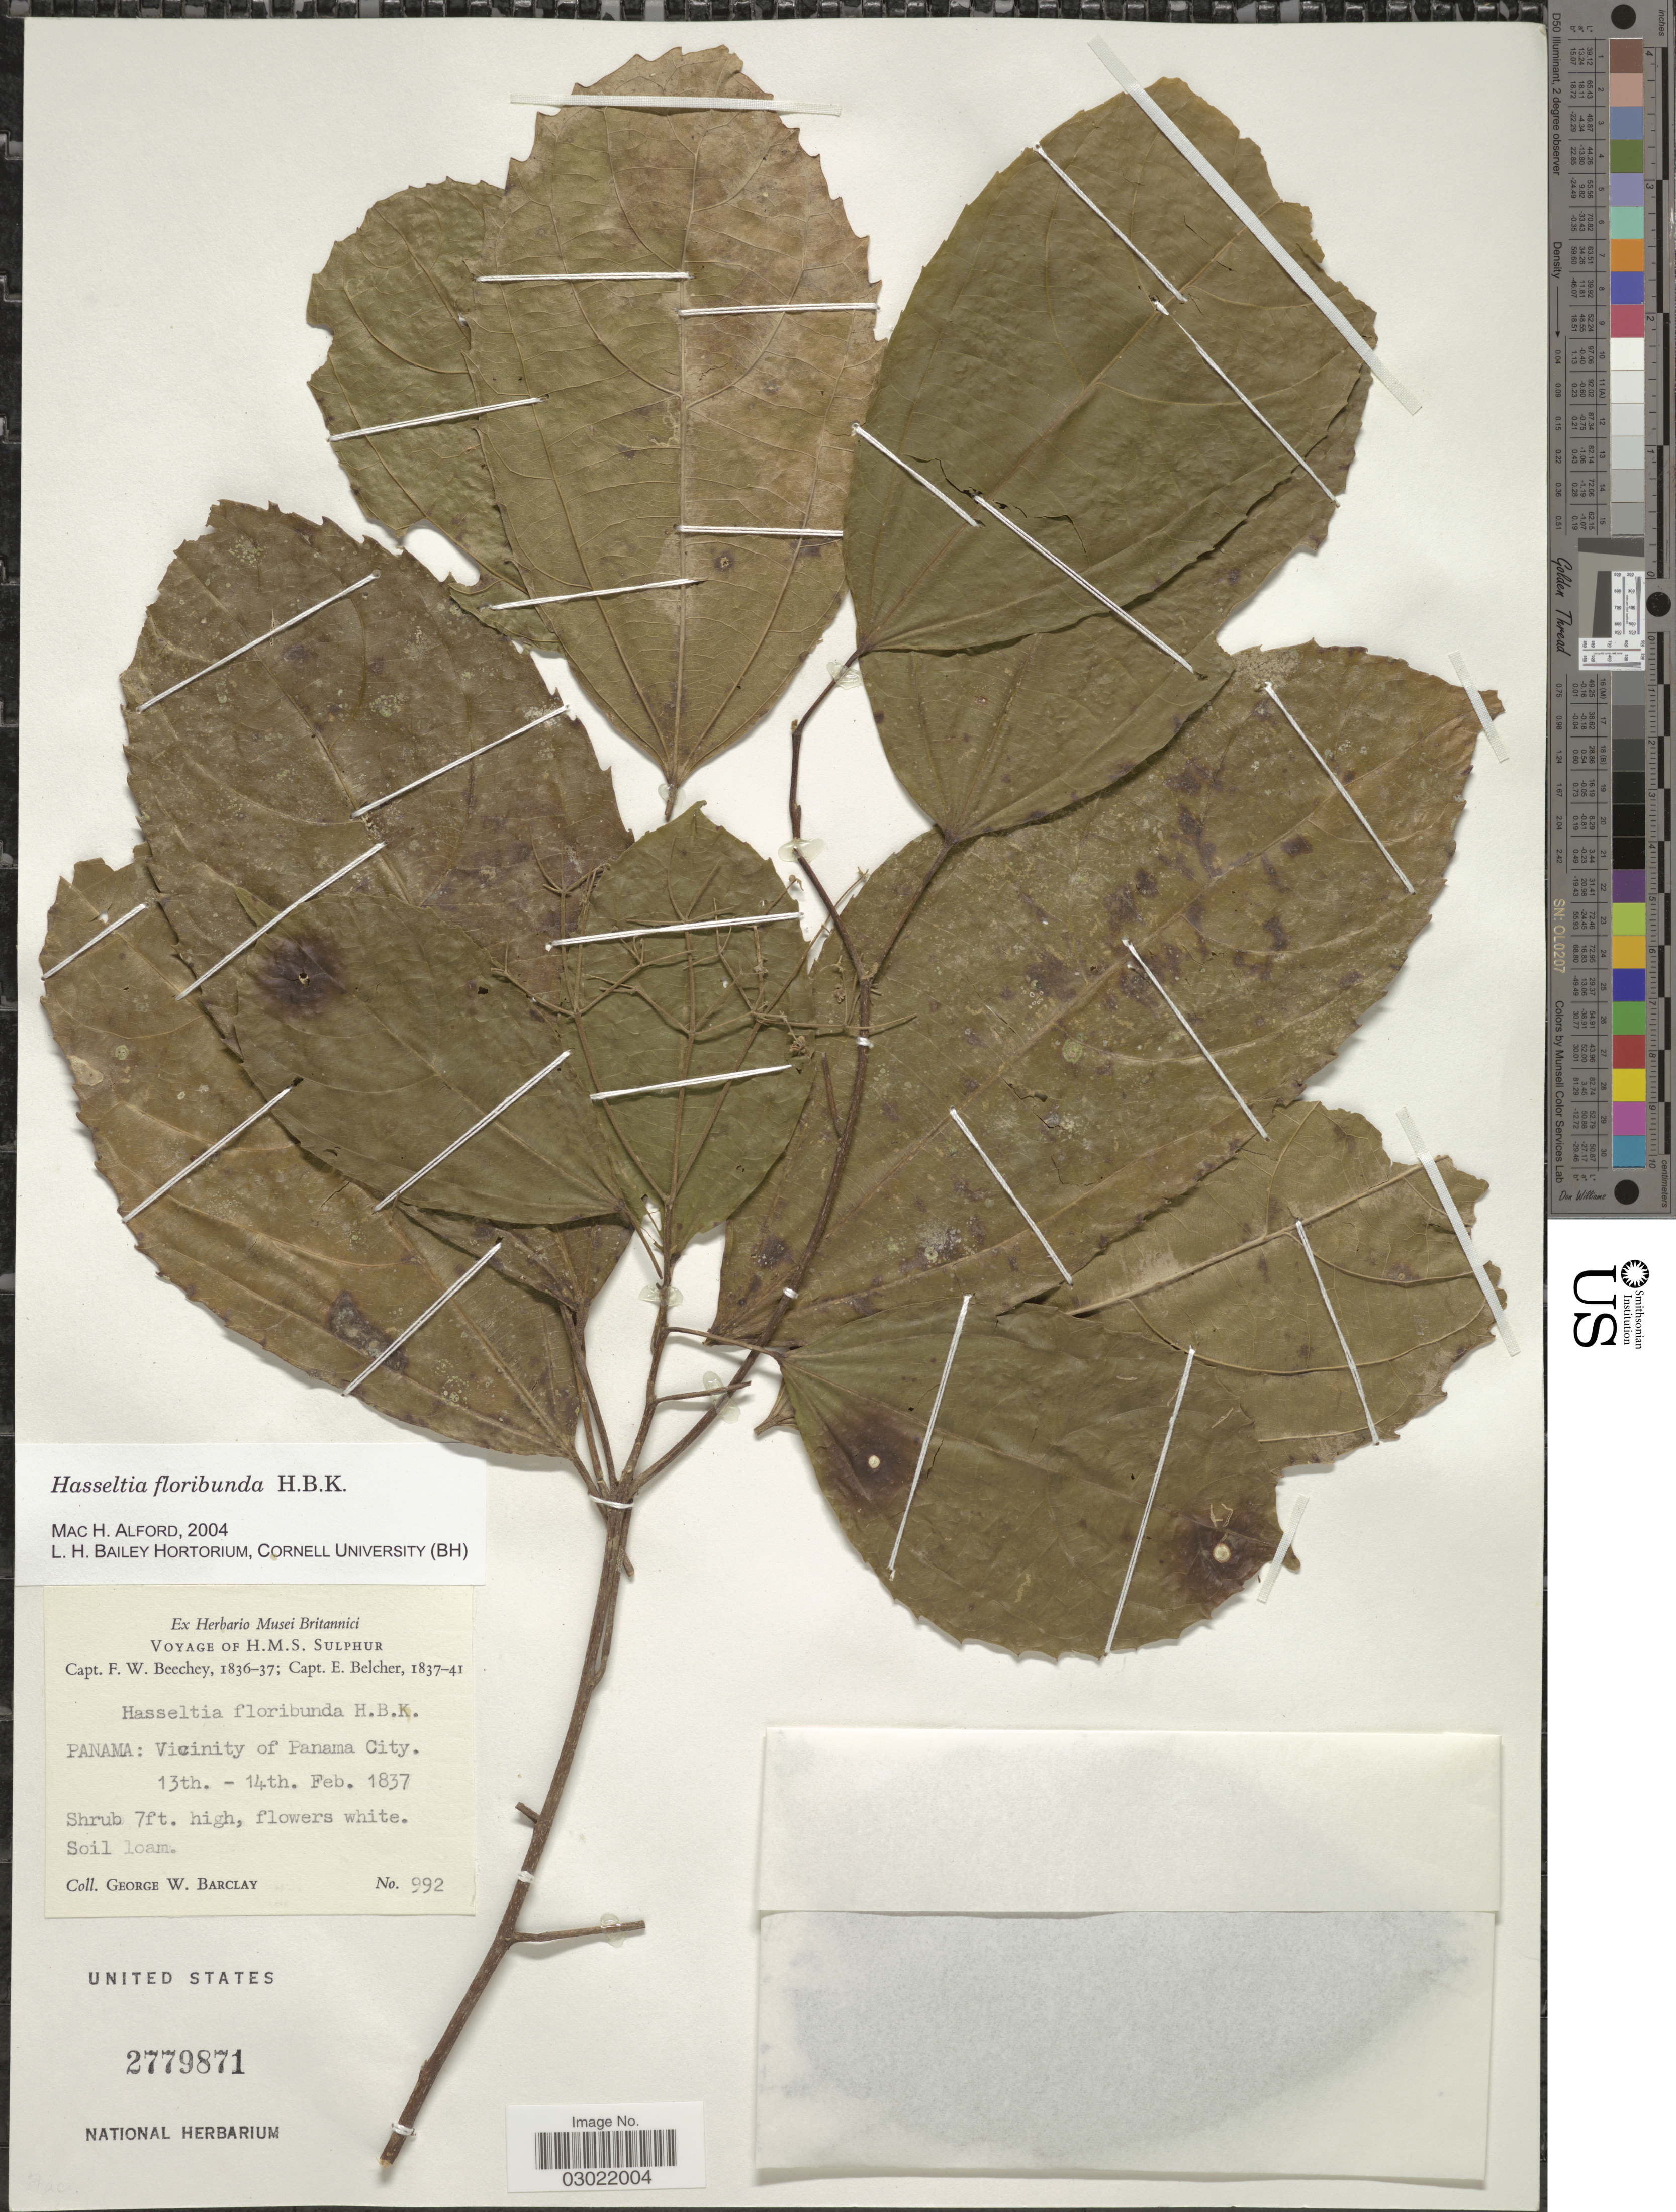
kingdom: Plantae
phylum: Tracheophyta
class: Magnoliopsida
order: Malpighiales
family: Salicaceae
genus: Hasseltia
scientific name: Hasseltia floribunda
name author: Kunth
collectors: G. W. Barclay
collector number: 992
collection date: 1837-02-13/1837-02-14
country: Panama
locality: Vicinity of Panama City.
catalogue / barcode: US 2779871